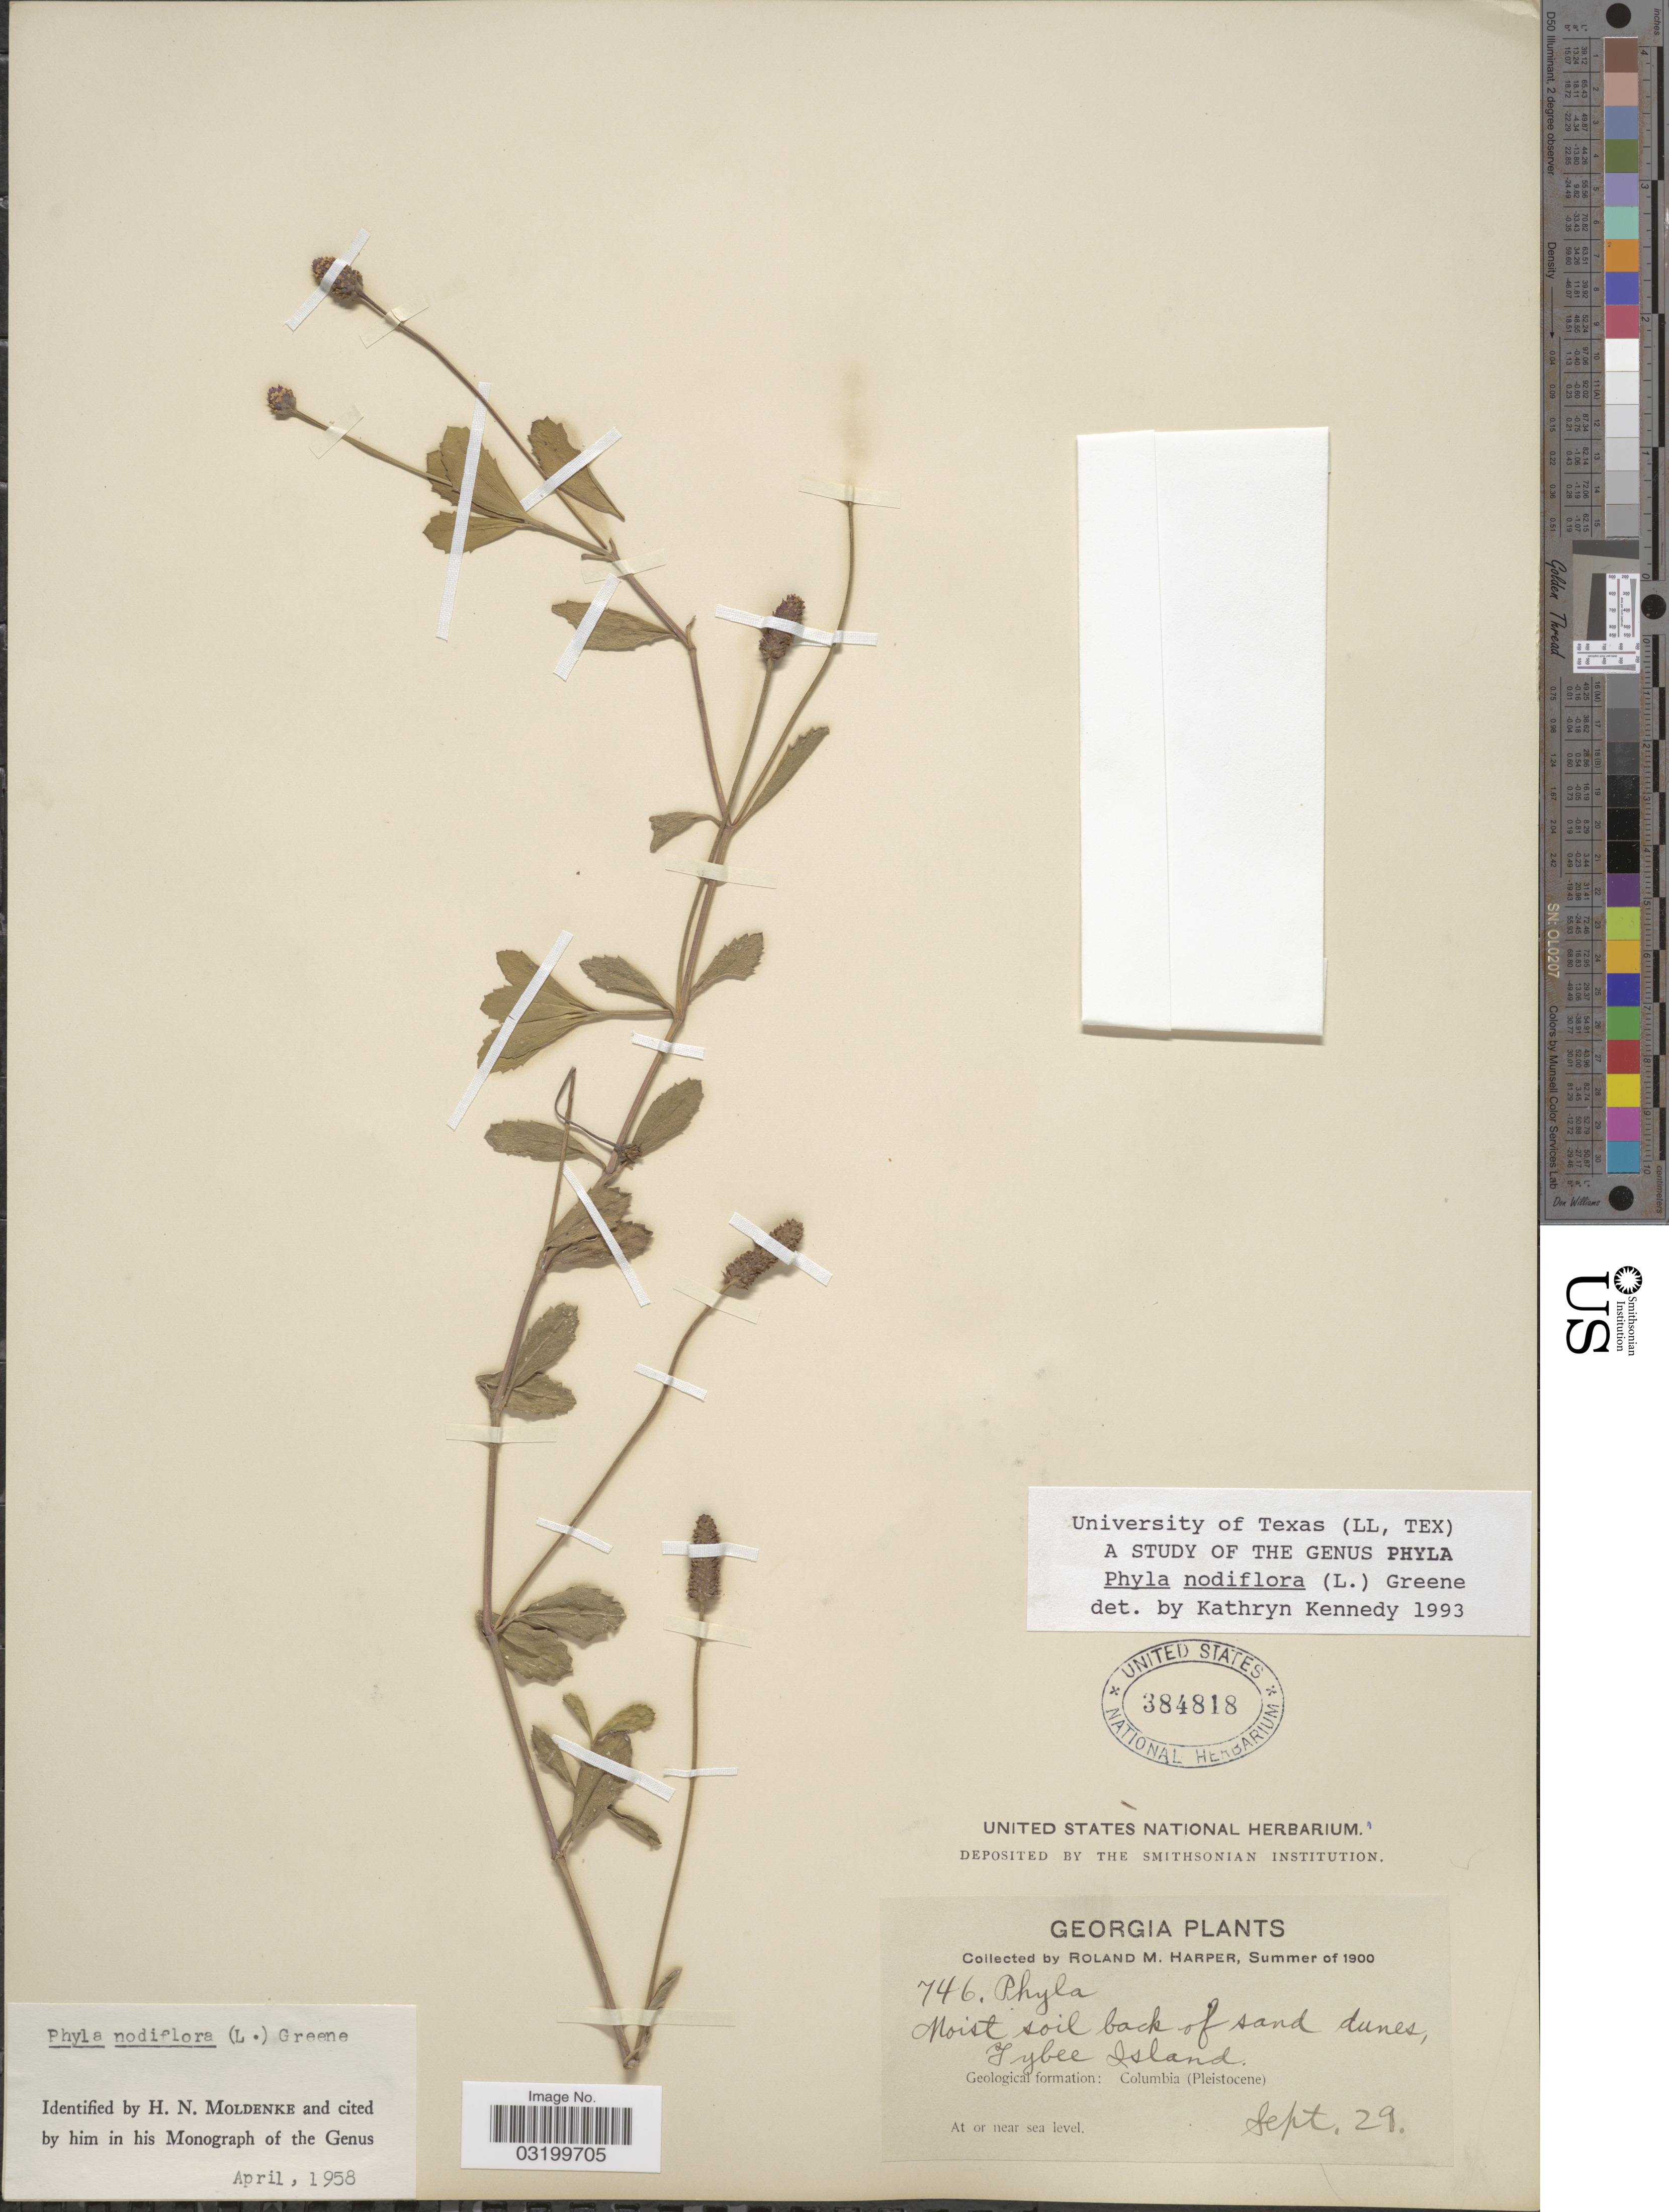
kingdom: Plantae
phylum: Tracheophyta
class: Magnoliopsida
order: Lamiales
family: Verbenaceae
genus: Phyla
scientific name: Phyla nodiflora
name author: (L.) Greene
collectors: R. M. Harper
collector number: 746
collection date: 1900-09-29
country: United States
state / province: Georgia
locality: Moist soil back of sand dunes, Tybee Island.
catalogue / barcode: US 384818